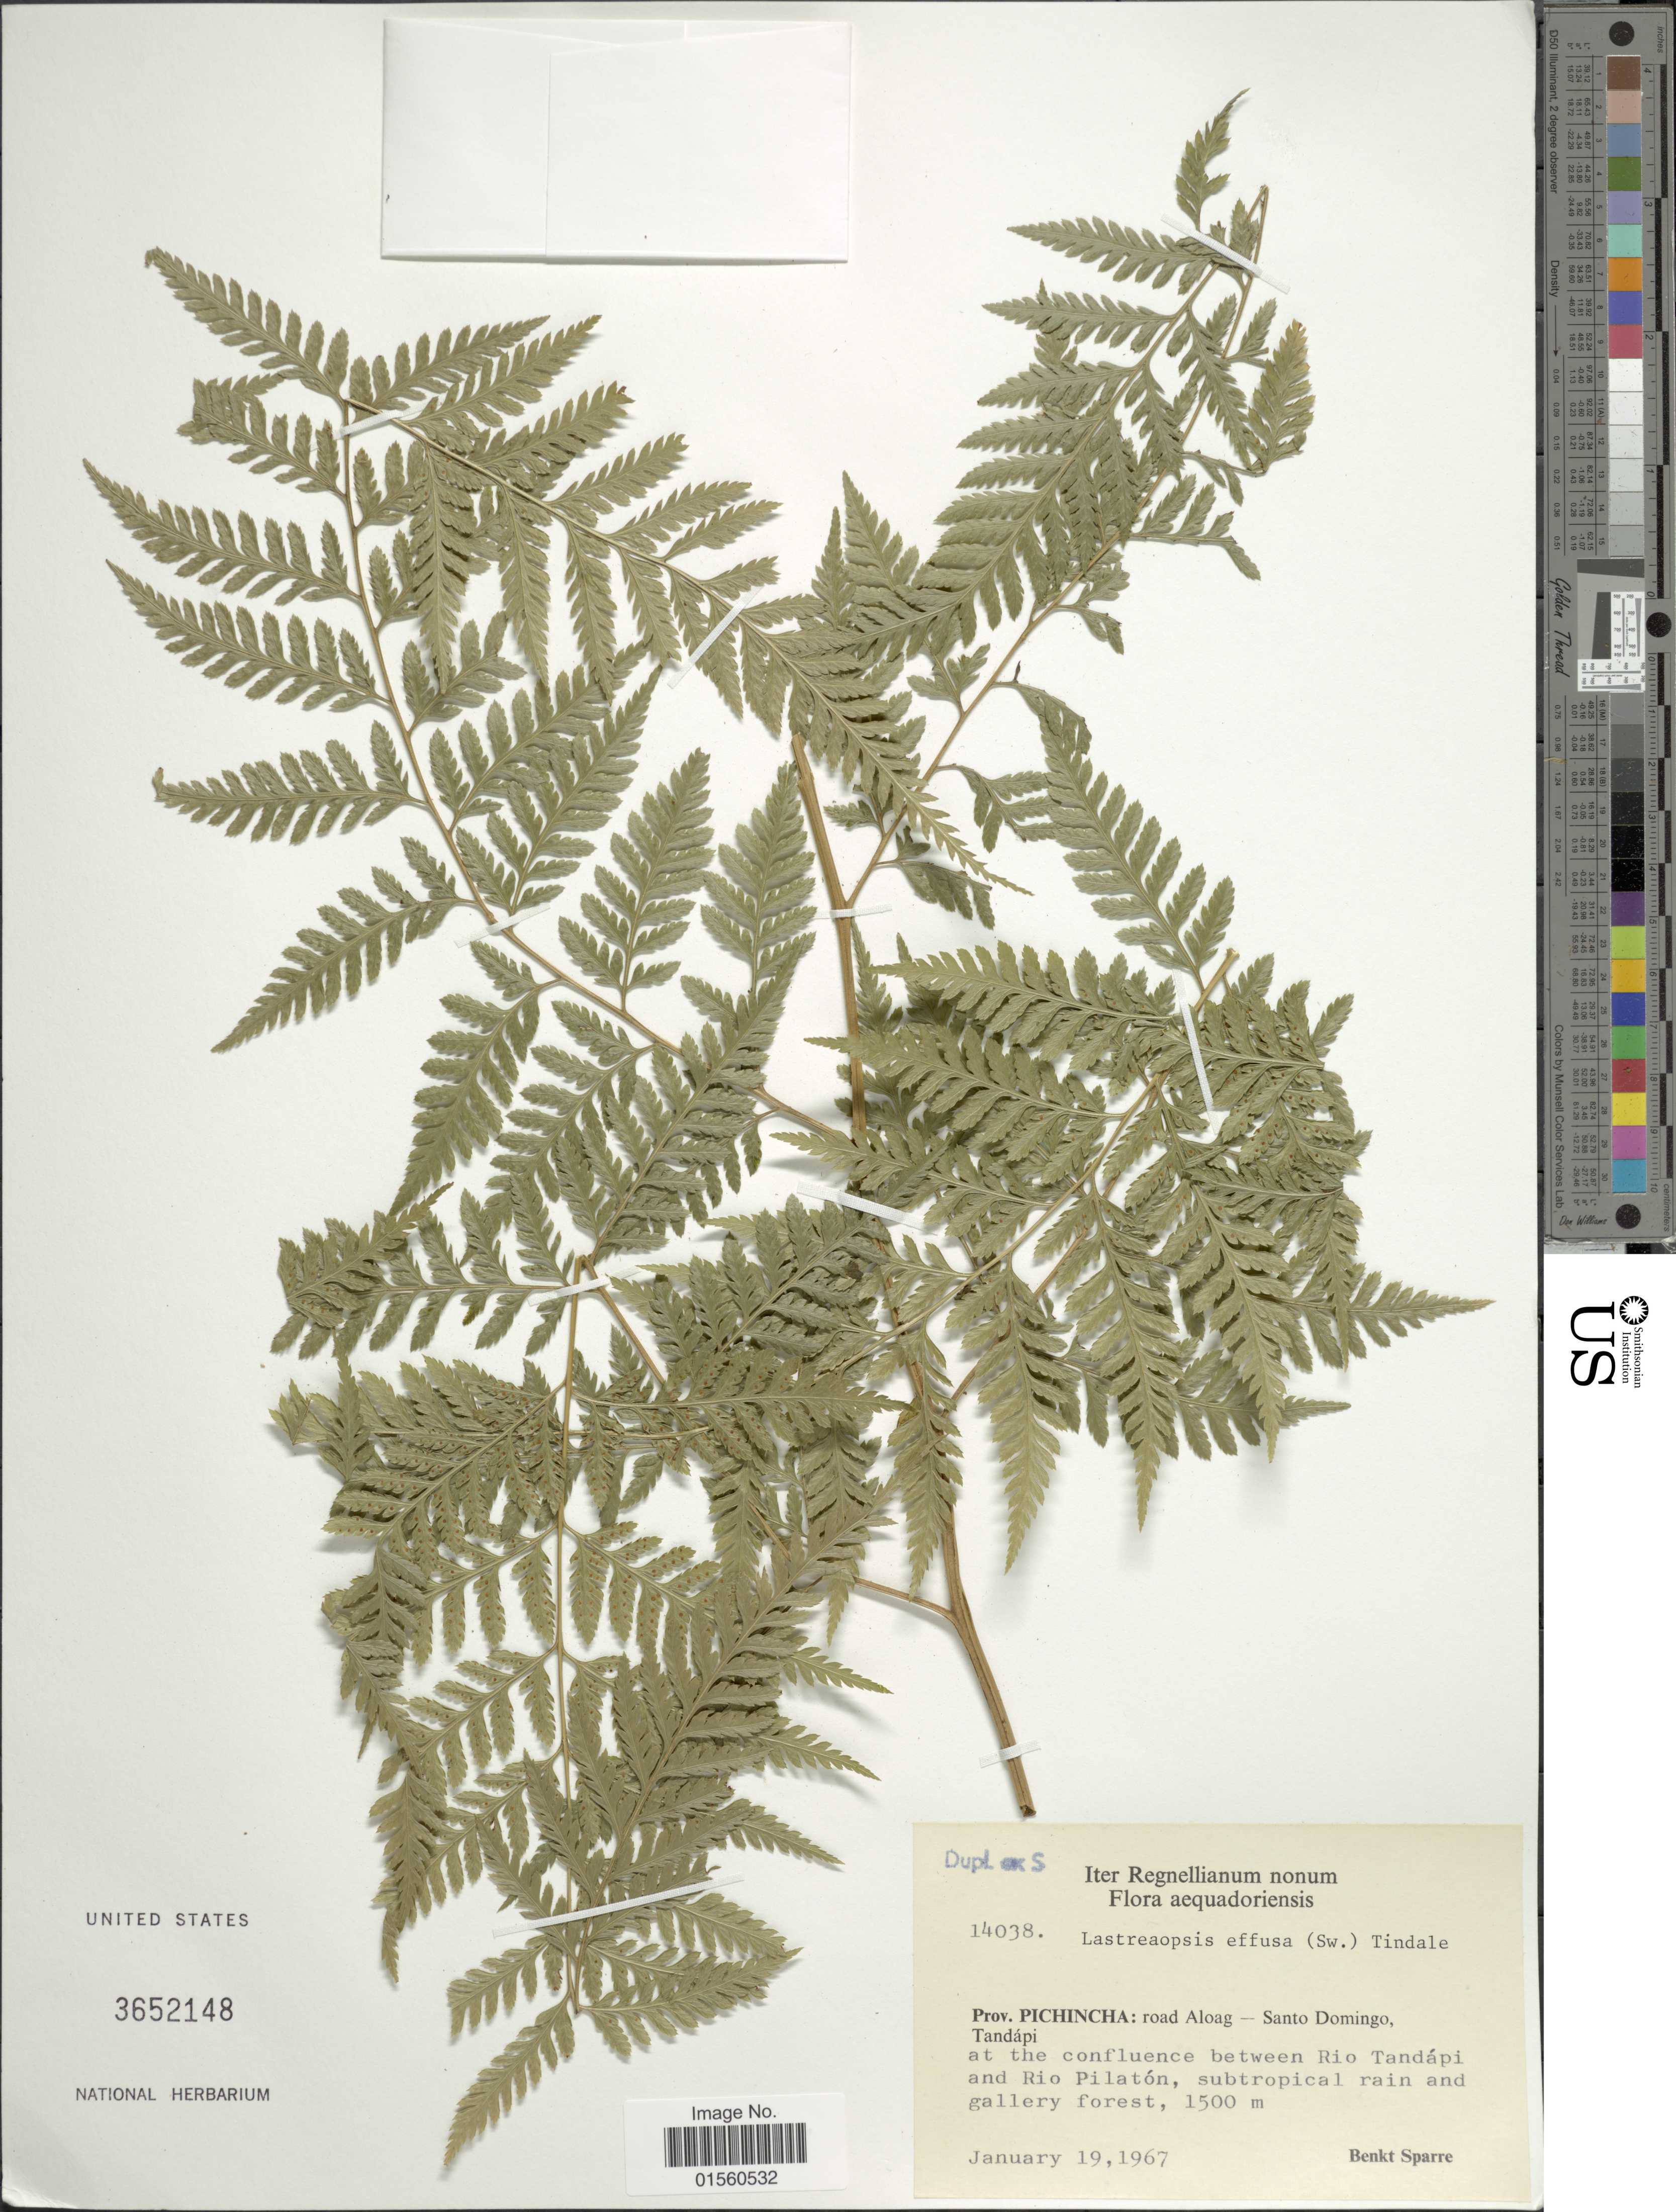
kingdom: Plantae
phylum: Tracheophyta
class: Polypodiopsida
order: Polypodiales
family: Dryopteridaceae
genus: Parapolystichum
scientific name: Parapolystichum effusum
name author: (Sw.) Ching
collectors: B. Sparre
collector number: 14038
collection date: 1967-01-19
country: Ecuador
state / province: Pichincha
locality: Prov. Pichincha: road along- Santo Domingo Tandapi, at the confluence between Rio Tandapi and Rio Pilaton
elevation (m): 1500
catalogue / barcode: US 3652148